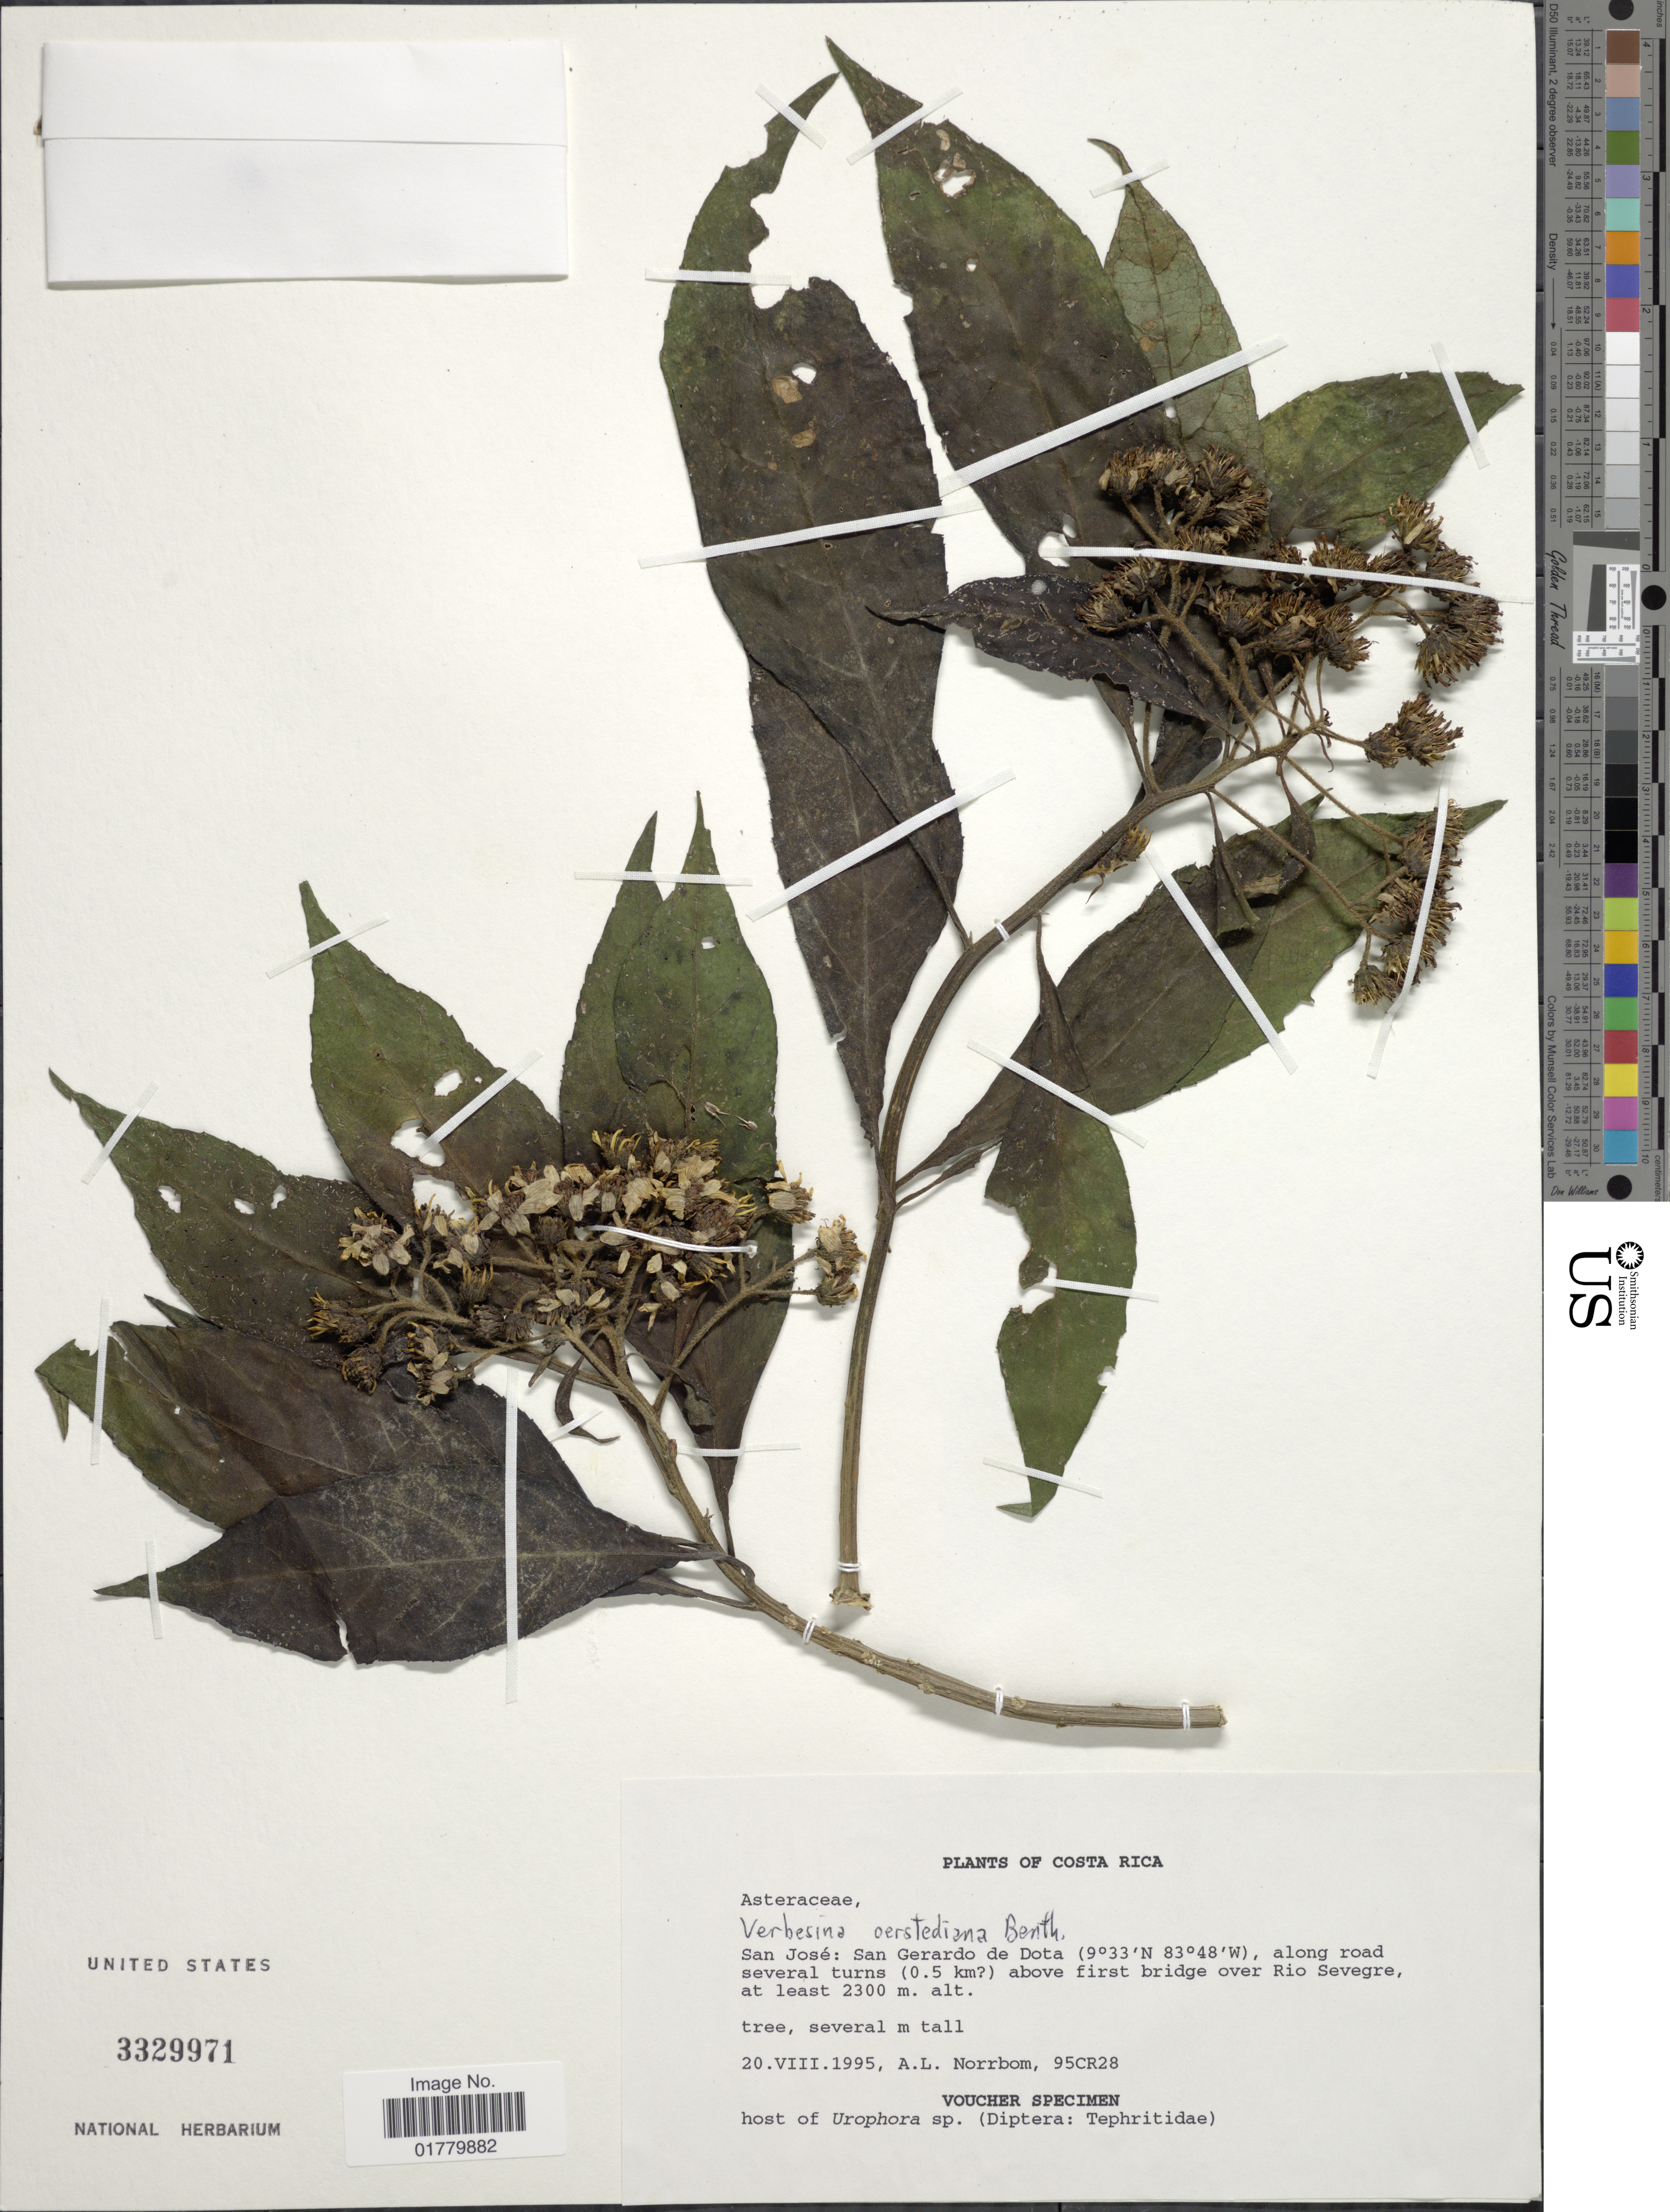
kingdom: Plantae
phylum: Tracheophyta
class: Magnoliopsida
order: Asterales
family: Asteraceae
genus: Verbesina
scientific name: Verbesina oerstediana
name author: Benth. in Oerst.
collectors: A. L. Norrbom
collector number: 95CR28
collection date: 1995-08-20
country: Costa Rica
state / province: San José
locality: San Gerardo de Dota, along road several turns (0.5 km) above first bridge over Rio Sevegre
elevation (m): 2300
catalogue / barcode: US 3329971